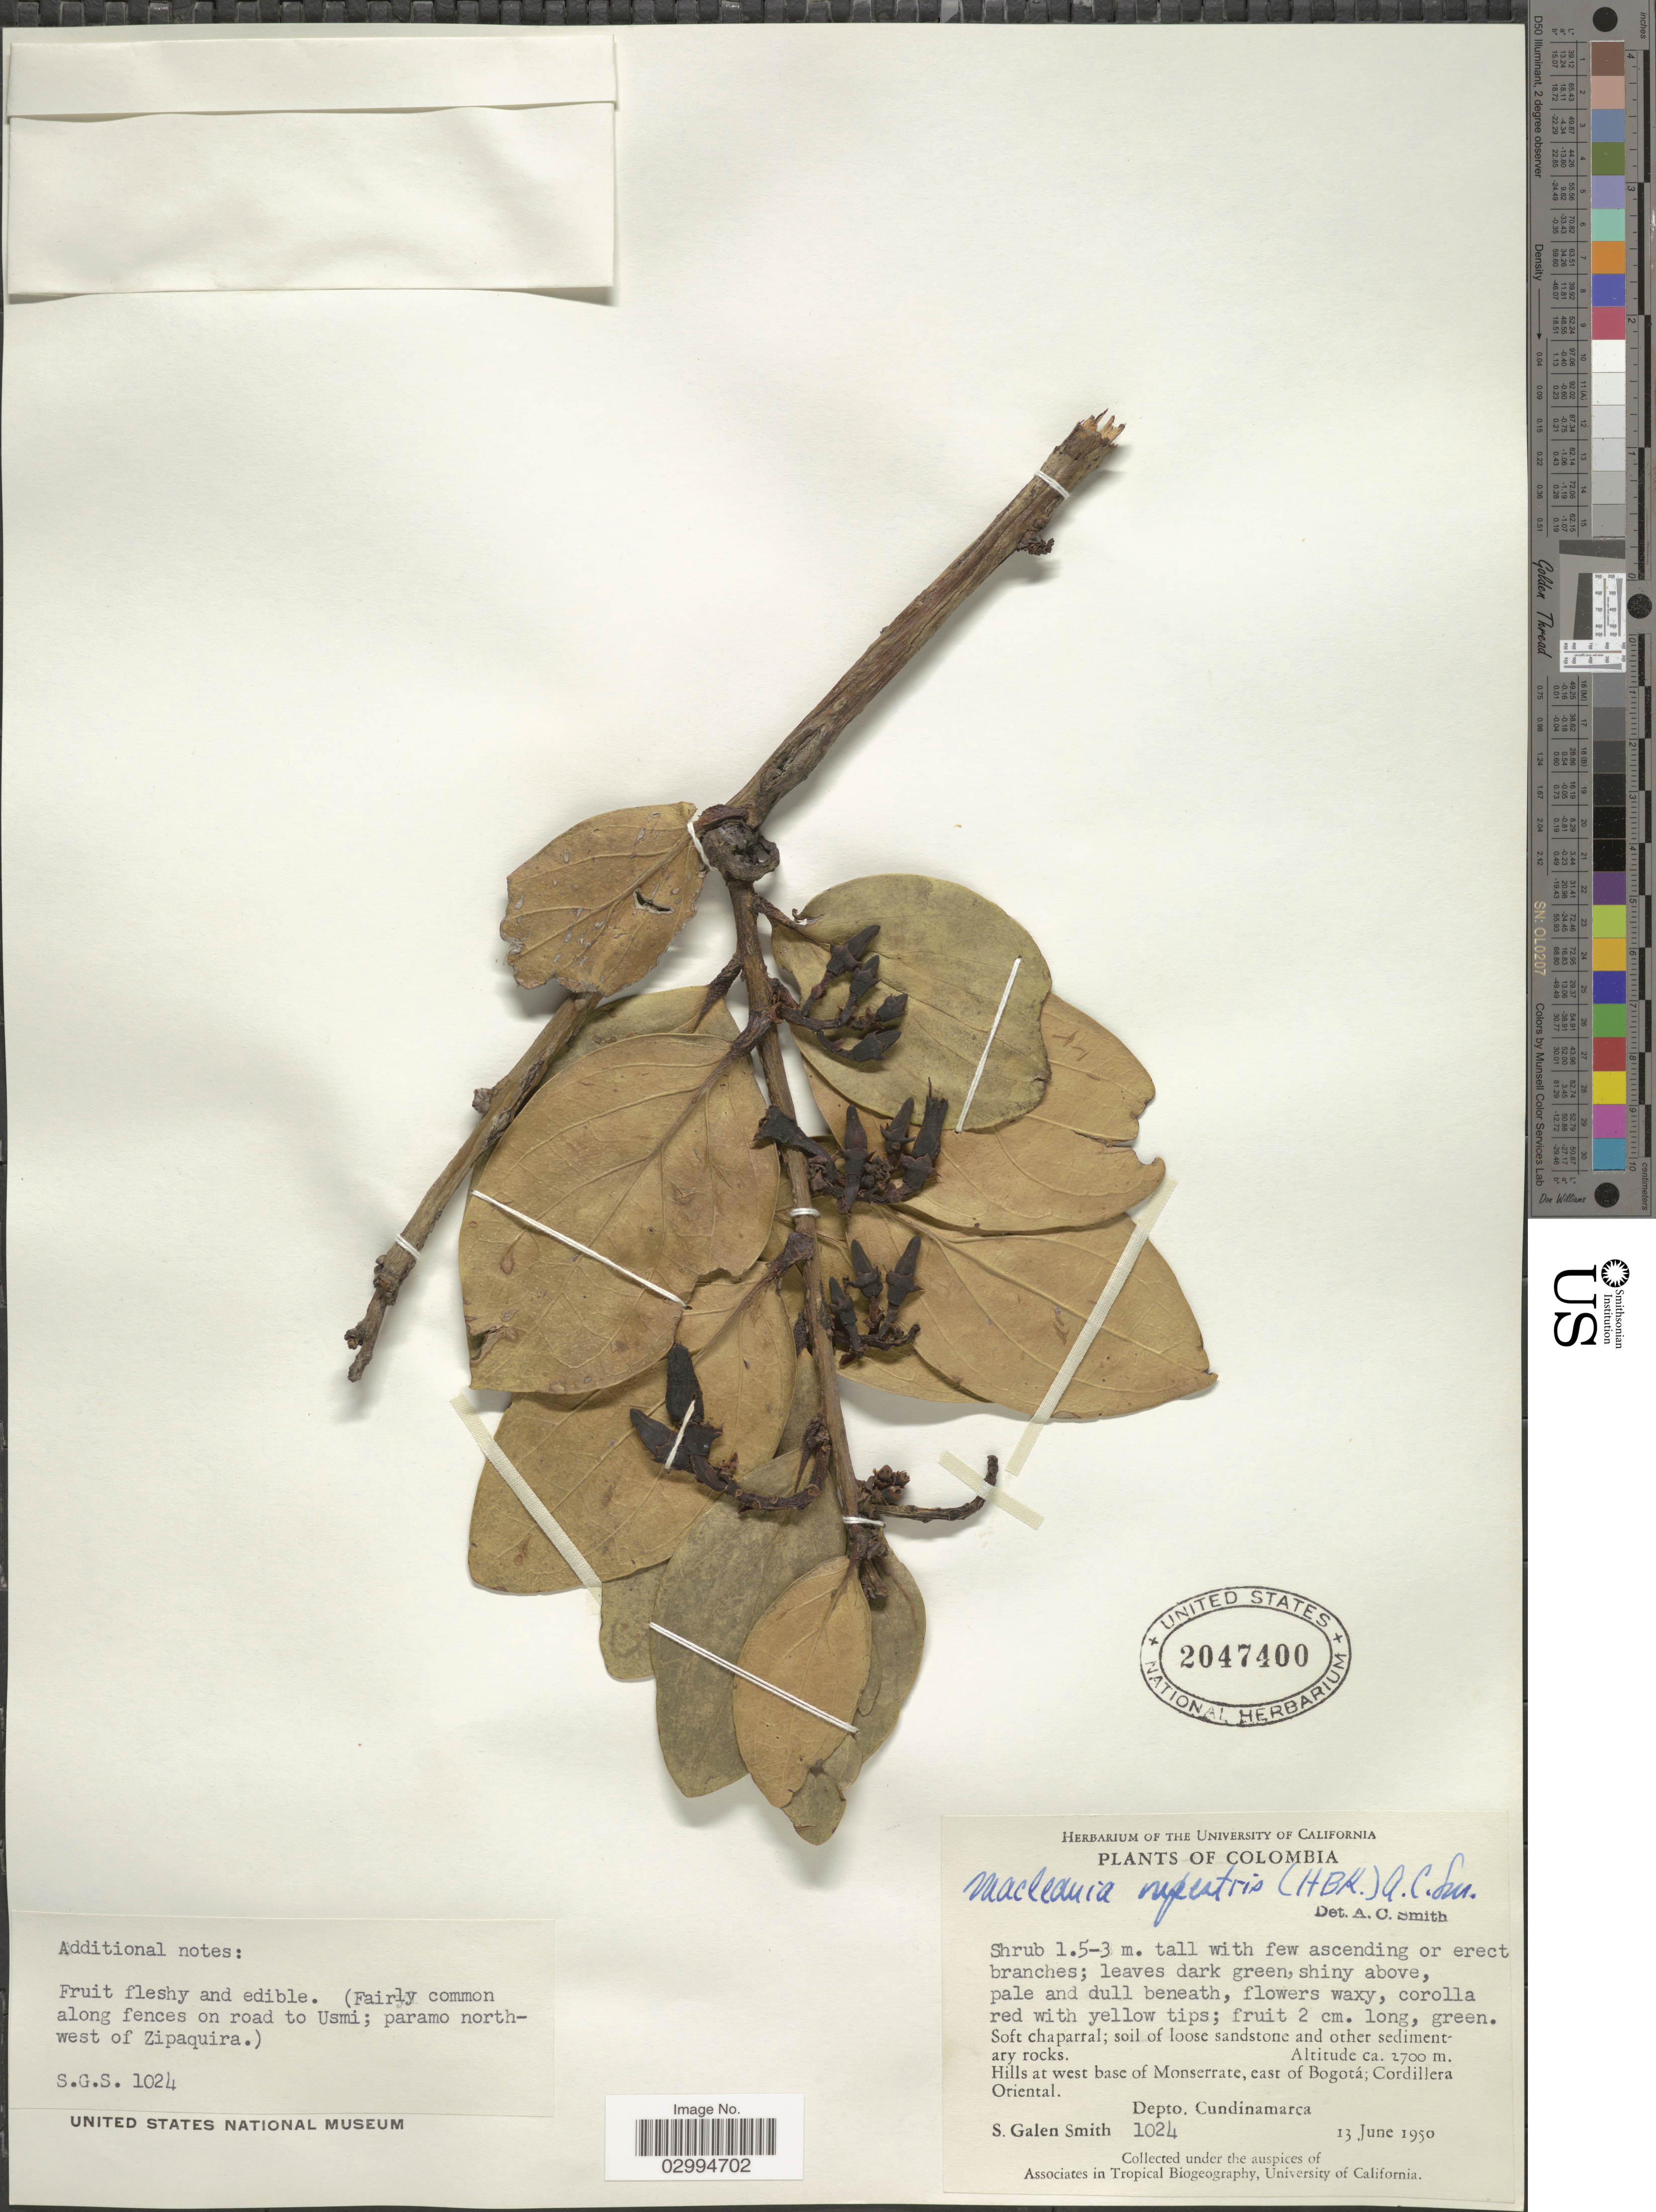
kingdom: Plantae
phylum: Tracheophyta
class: Magnoliopsida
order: Ericales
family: Ericaceae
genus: Macleania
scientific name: Macleania rupestris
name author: (Kunth) A.C. Sm.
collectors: S. G. Smith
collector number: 1024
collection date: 1950-06-13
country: Colombia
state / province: Cundinamarca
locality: Hills at west base of Monserrate, east of Bogotá; Cordillera Oriental. Depto. Cundinamarca.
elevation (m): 2700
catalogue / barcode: US 2047400